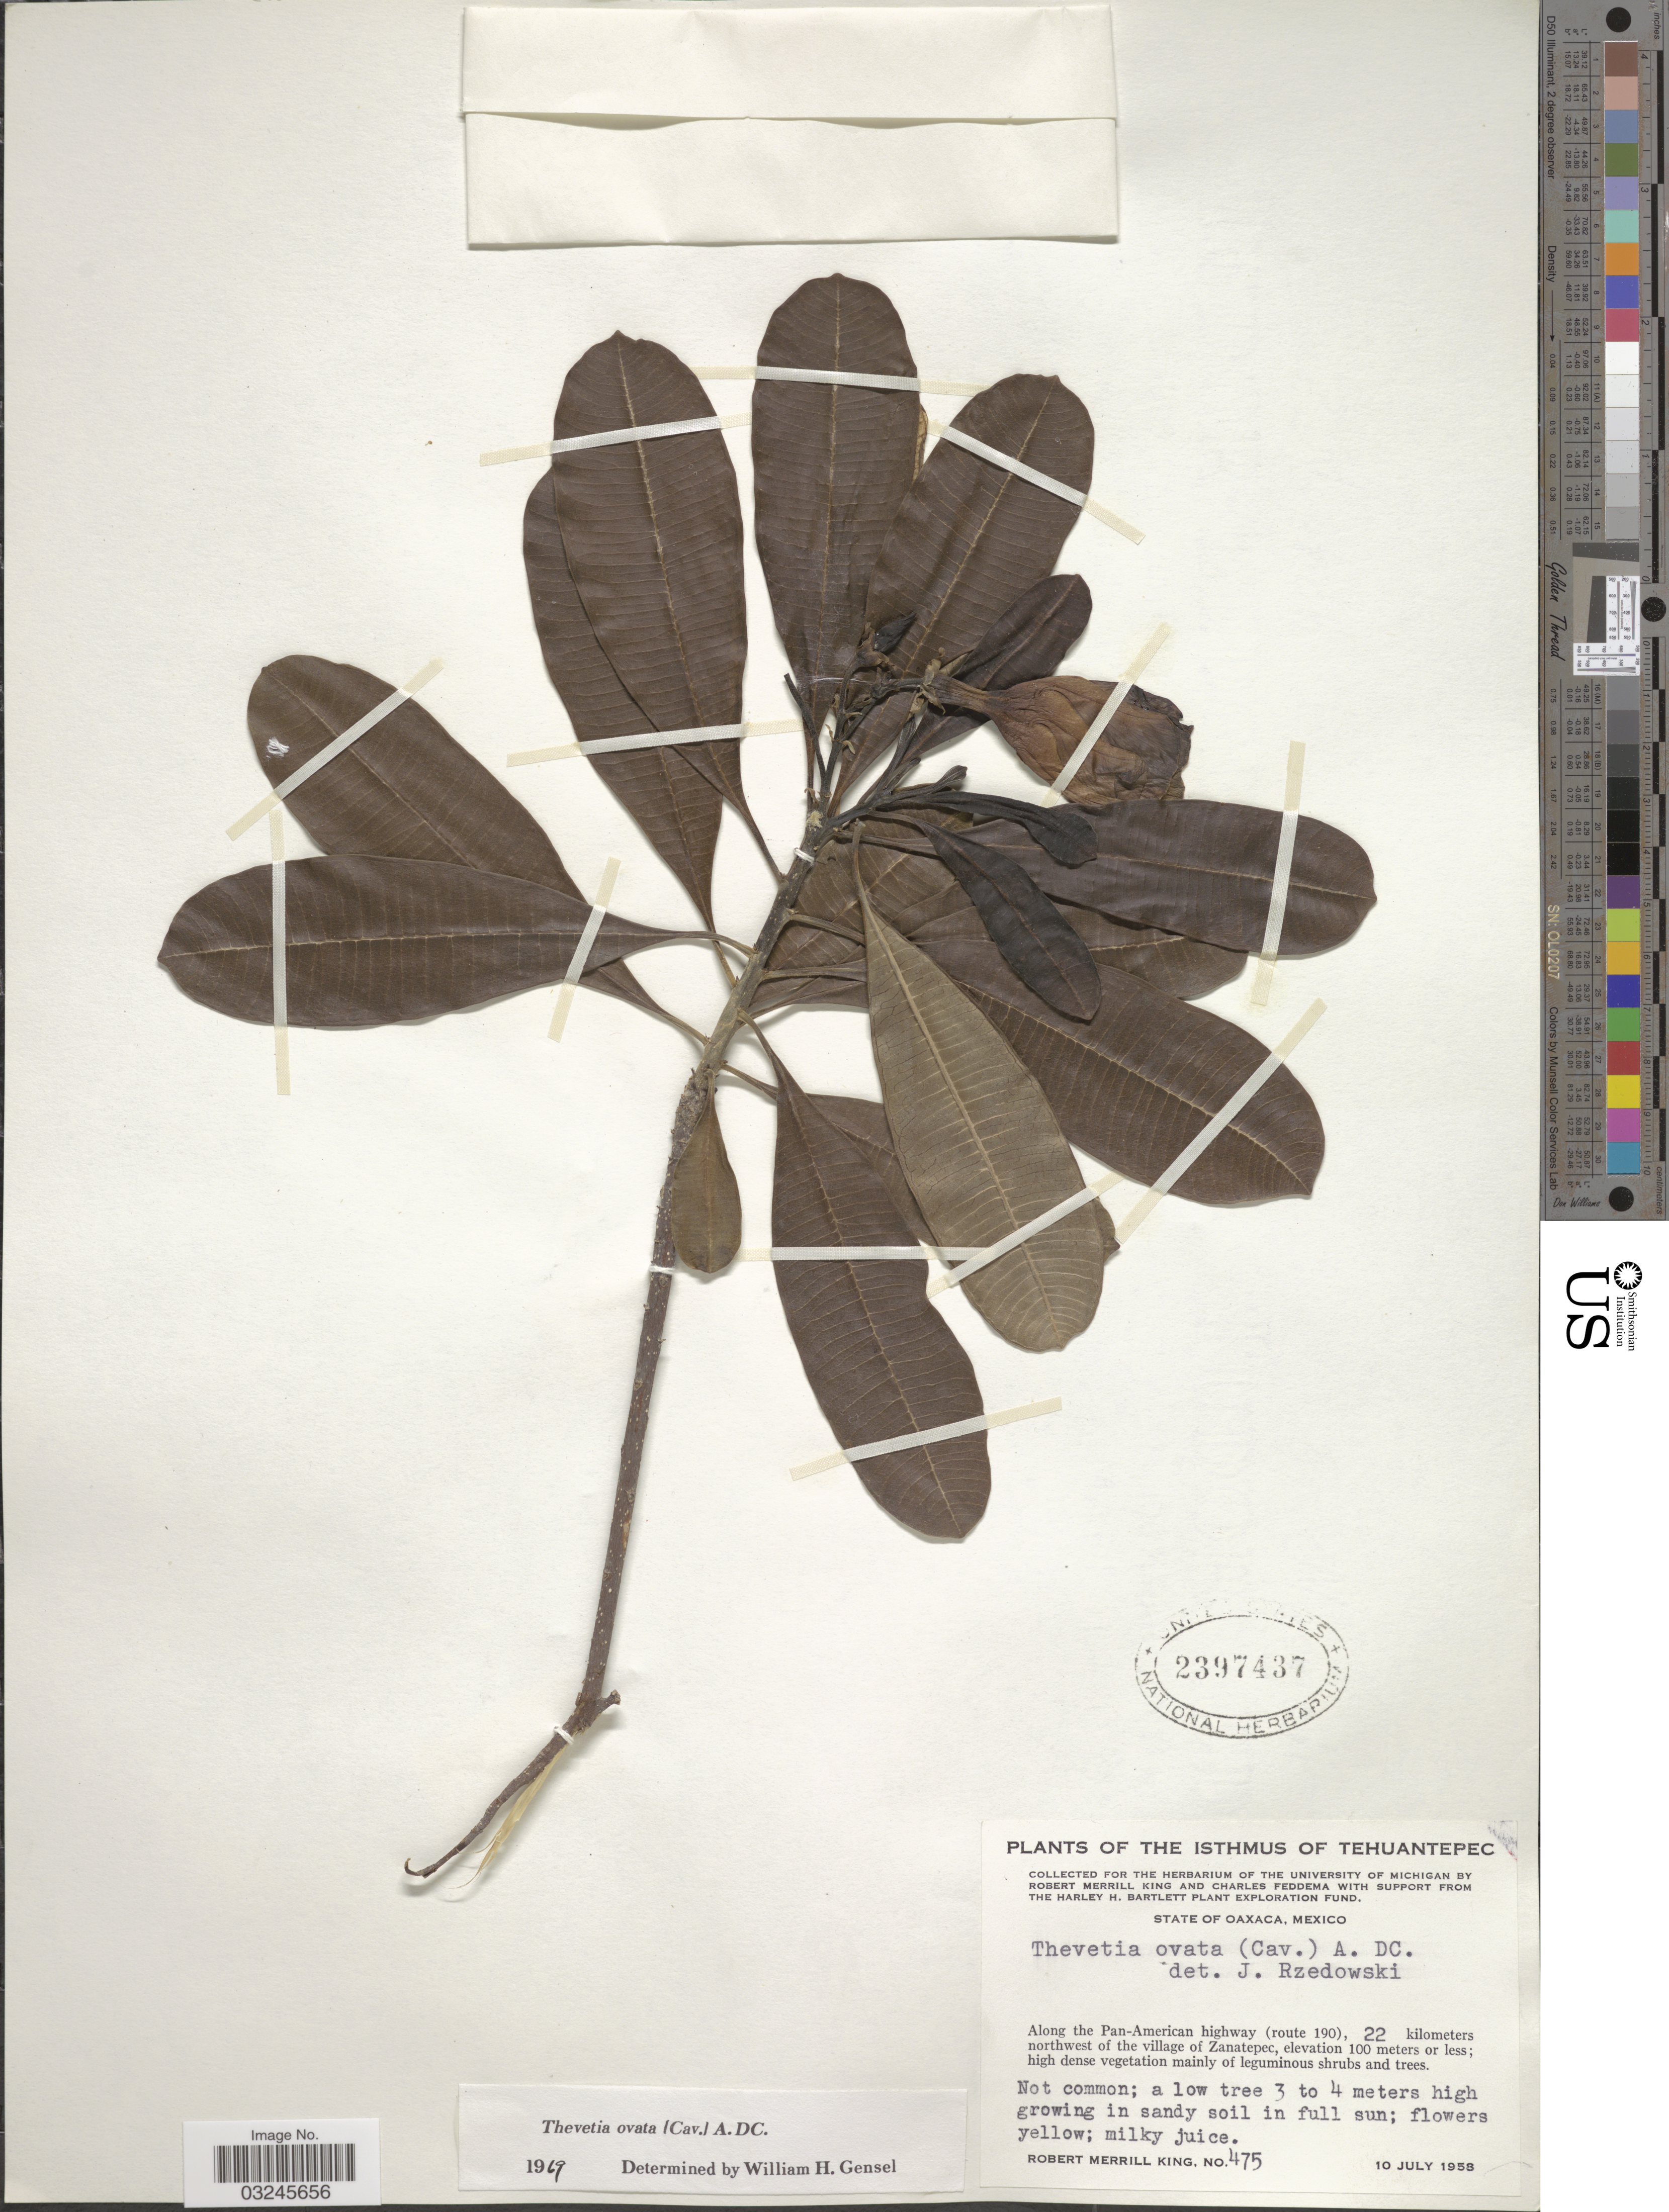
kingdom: Plantae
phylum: Tracheophyta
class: Magnoliopsida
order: Gentianales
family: Apocynaceae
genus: Thevetia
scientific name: Thevetia ovata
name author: (Cav.) A. DC.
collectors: R. M. King & C. Feddema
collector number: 475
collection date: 1958-07-10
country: Mexico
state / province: Oaxaca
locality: The Isthmus of Tehuantepec, Along the Pan-American Highway highway (route 190), 22 kilometers northwest of the village of Zanatepec.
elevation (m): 100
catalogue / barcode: US 2397437